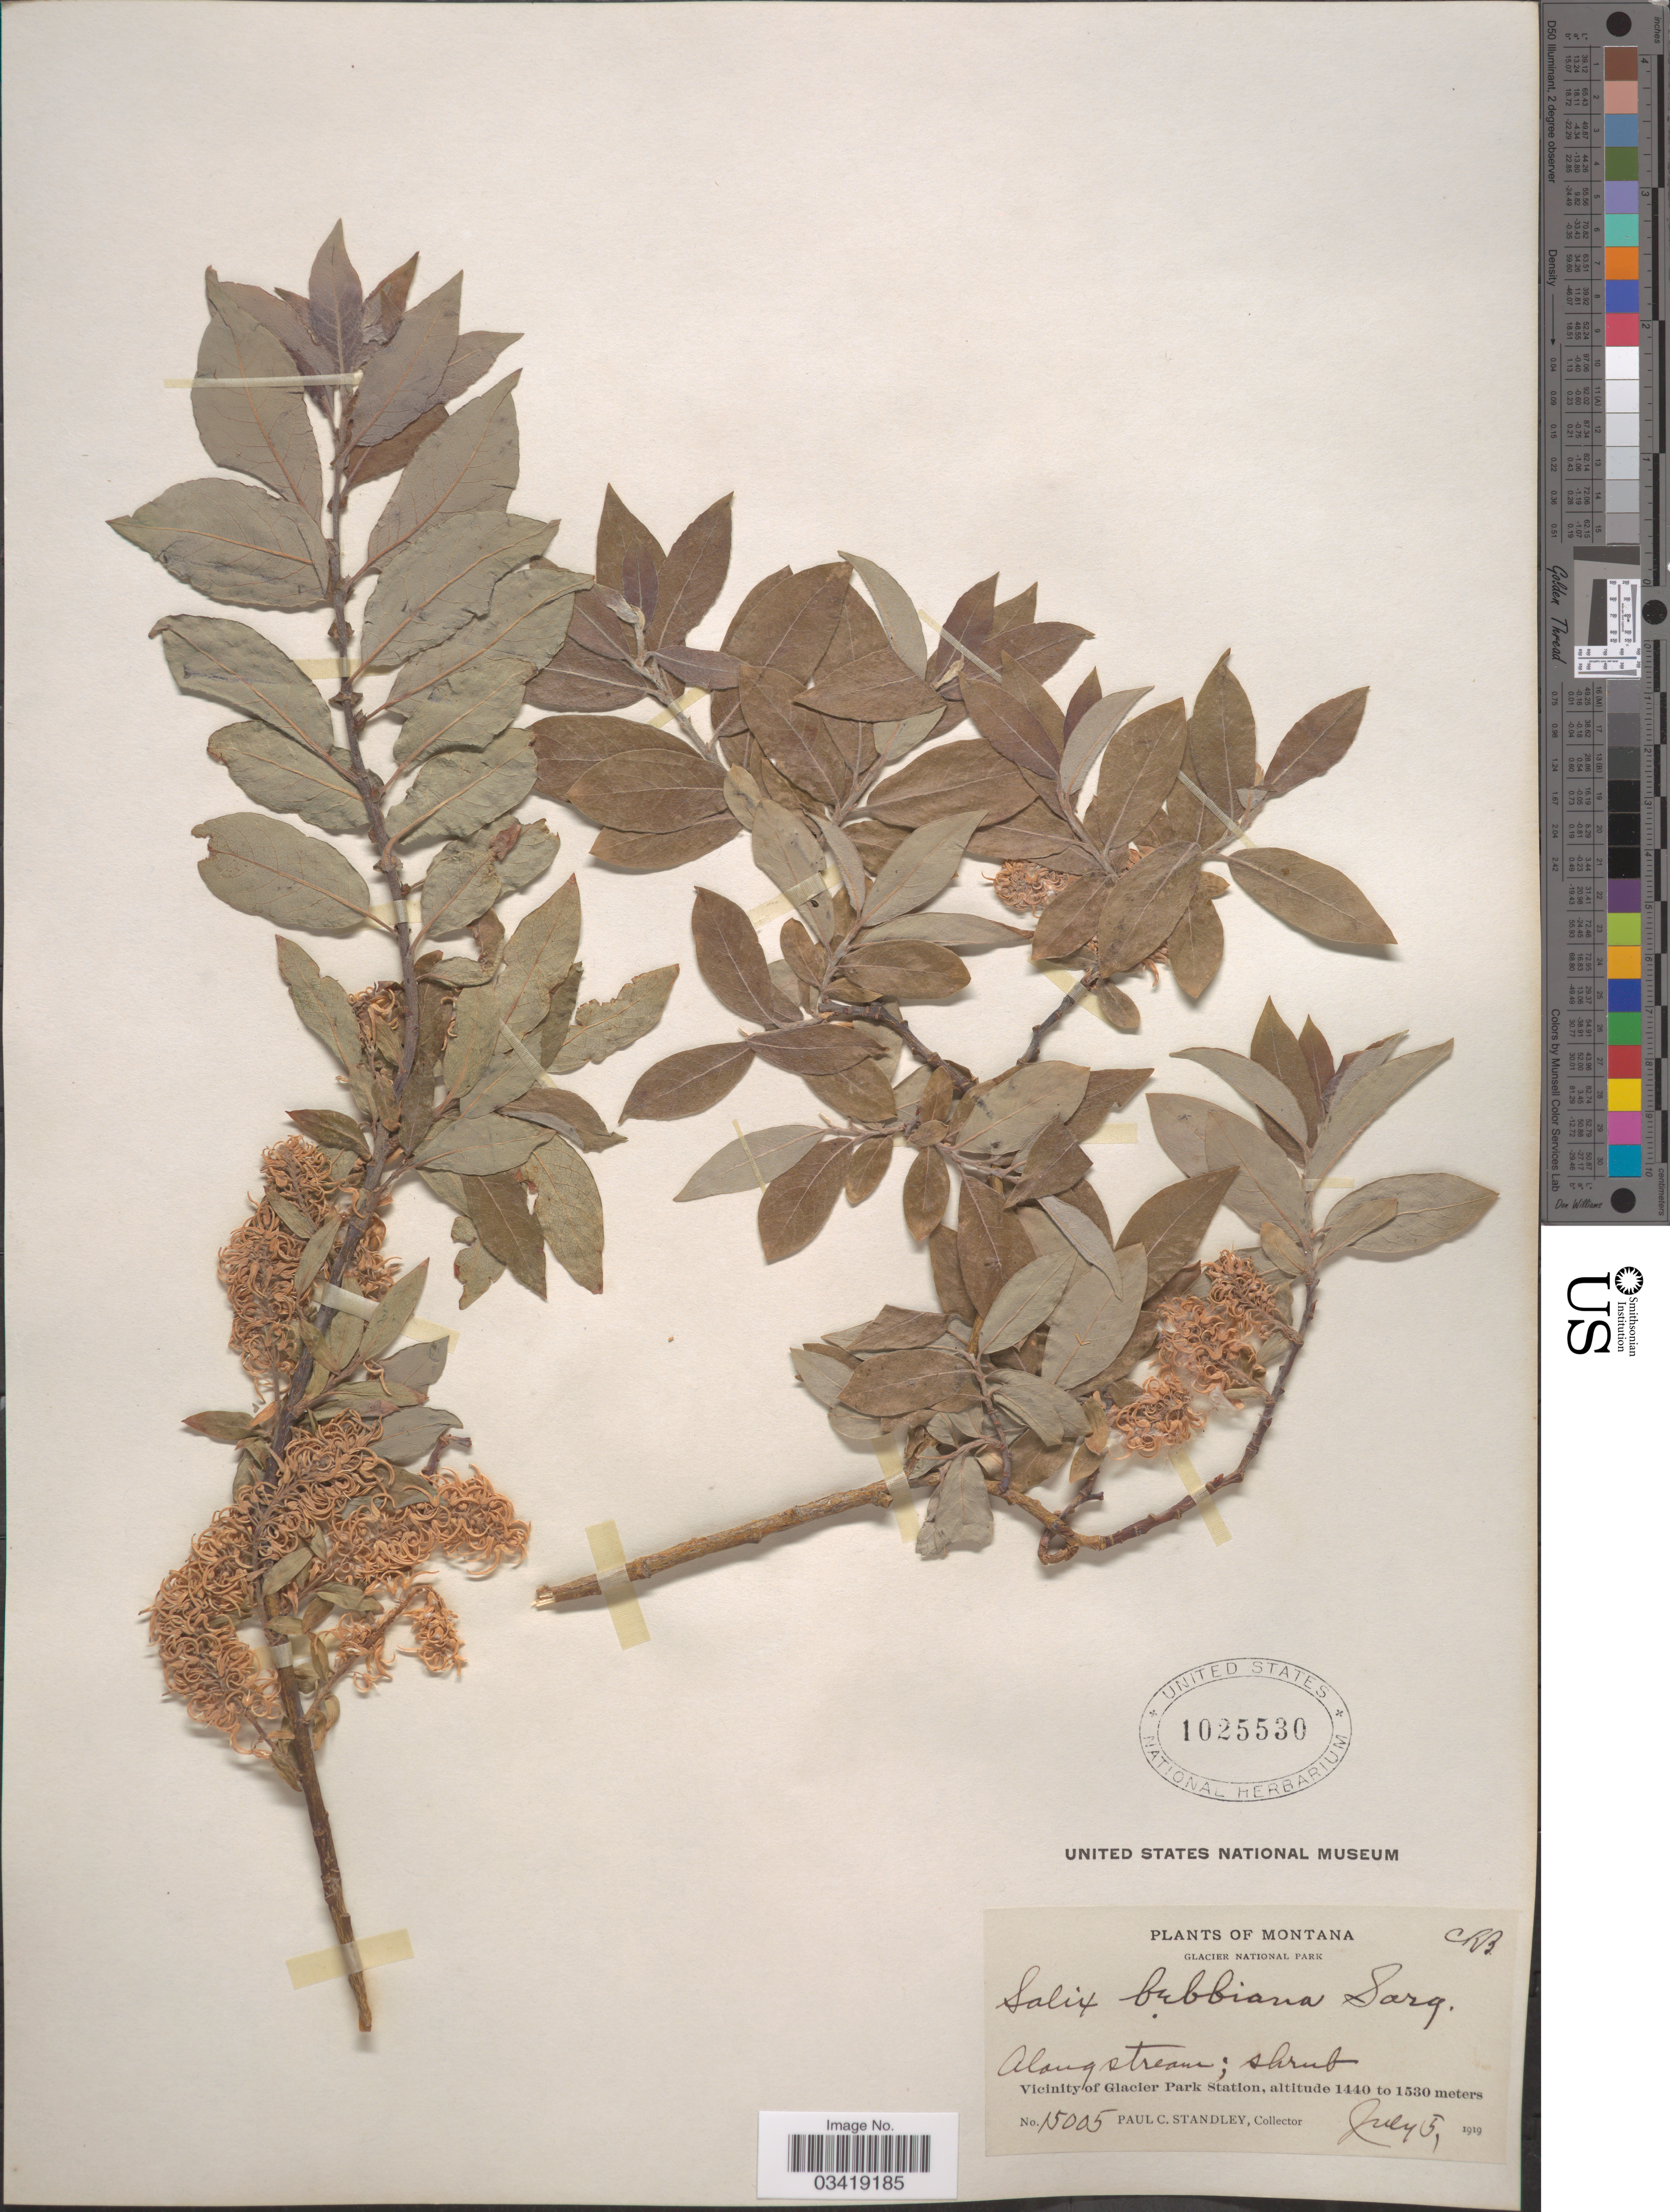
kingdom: Plantae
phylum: Tracheophyta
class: Magnoliopsida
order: Malpighiales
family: Salicaceae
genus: Salix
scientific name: Salix bebbiana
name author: Sarg.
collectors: P. C. Standley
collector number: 15005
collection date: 1919-07-05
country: United States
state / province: Montana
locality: Glacier National Park. Along stream. Vicinity of Glacier Park Station.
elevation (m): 1440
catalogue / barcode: US 1025530